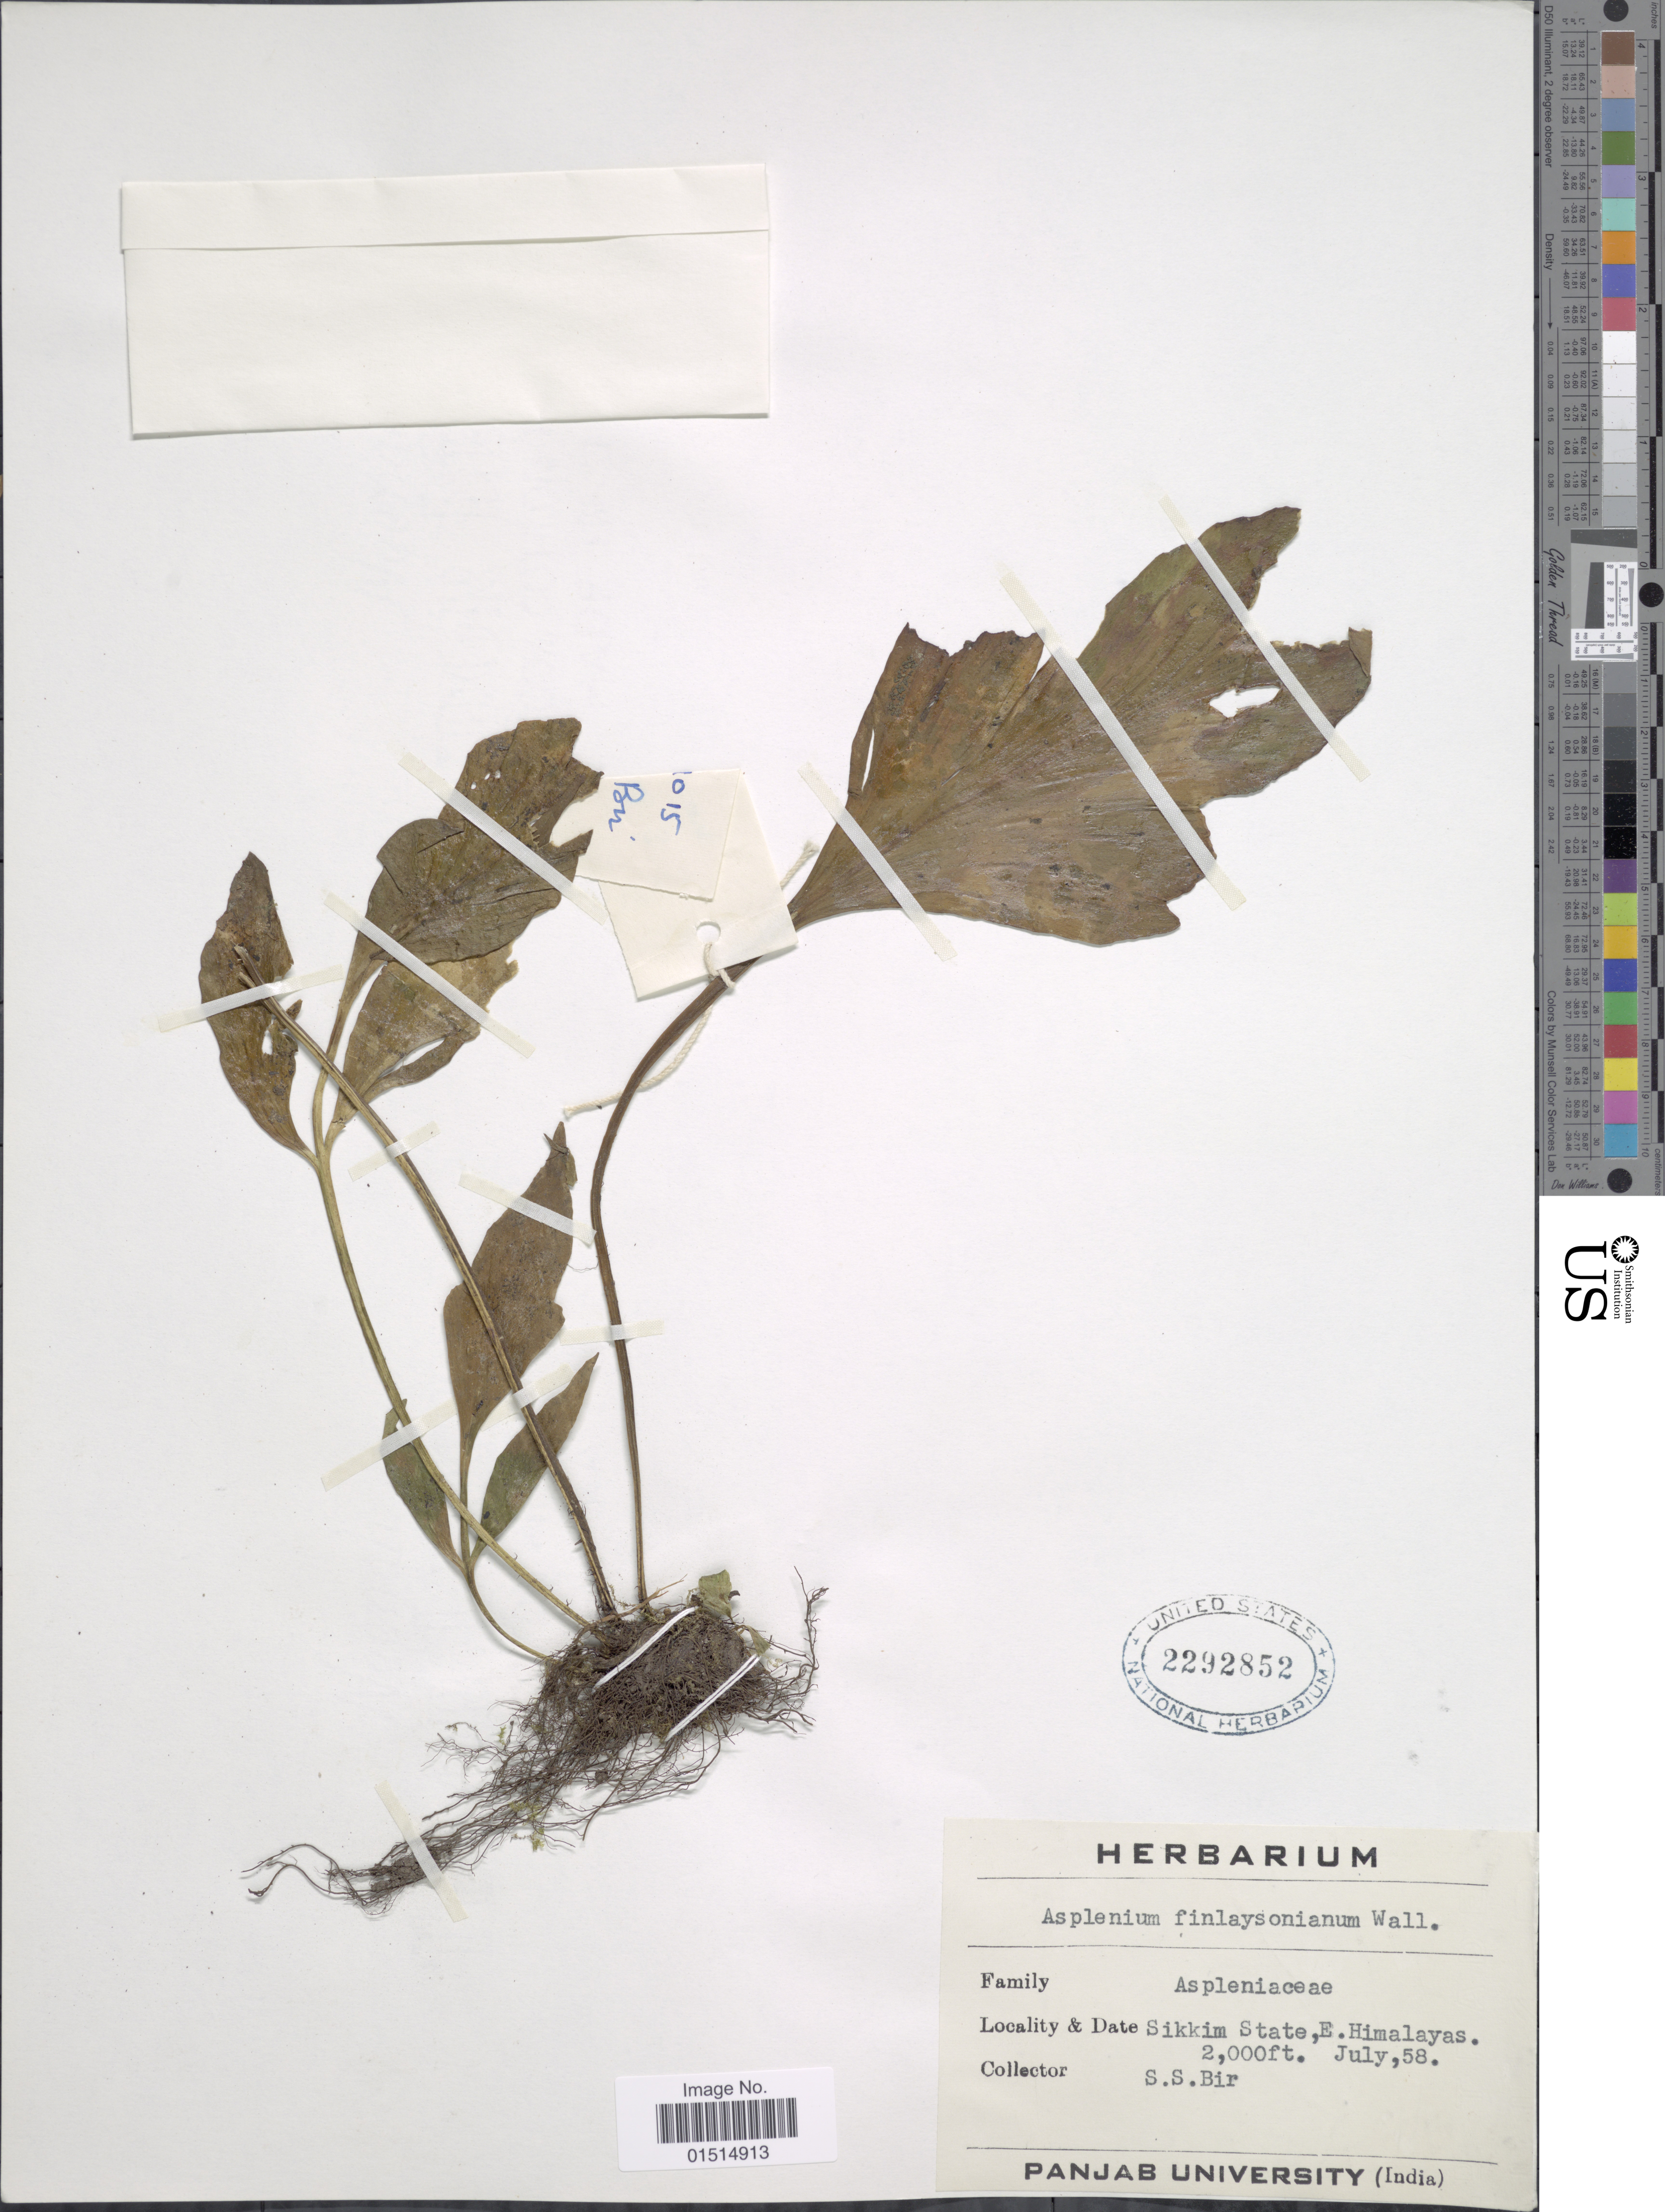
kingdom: Plantae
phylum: Tracheophyta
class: Polypodiopsida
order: Polypodiales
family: Aspleniaceae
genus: Asplenium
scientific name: Asplenium finlaysonianum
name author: Wall. ex Hook.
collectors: S. S. Bir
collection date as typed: Transcribed d/m/y: /7/58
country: India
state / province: Sikkim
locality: Sikkim State, E. Himalayas.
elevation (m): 610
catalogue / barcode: US 2292852